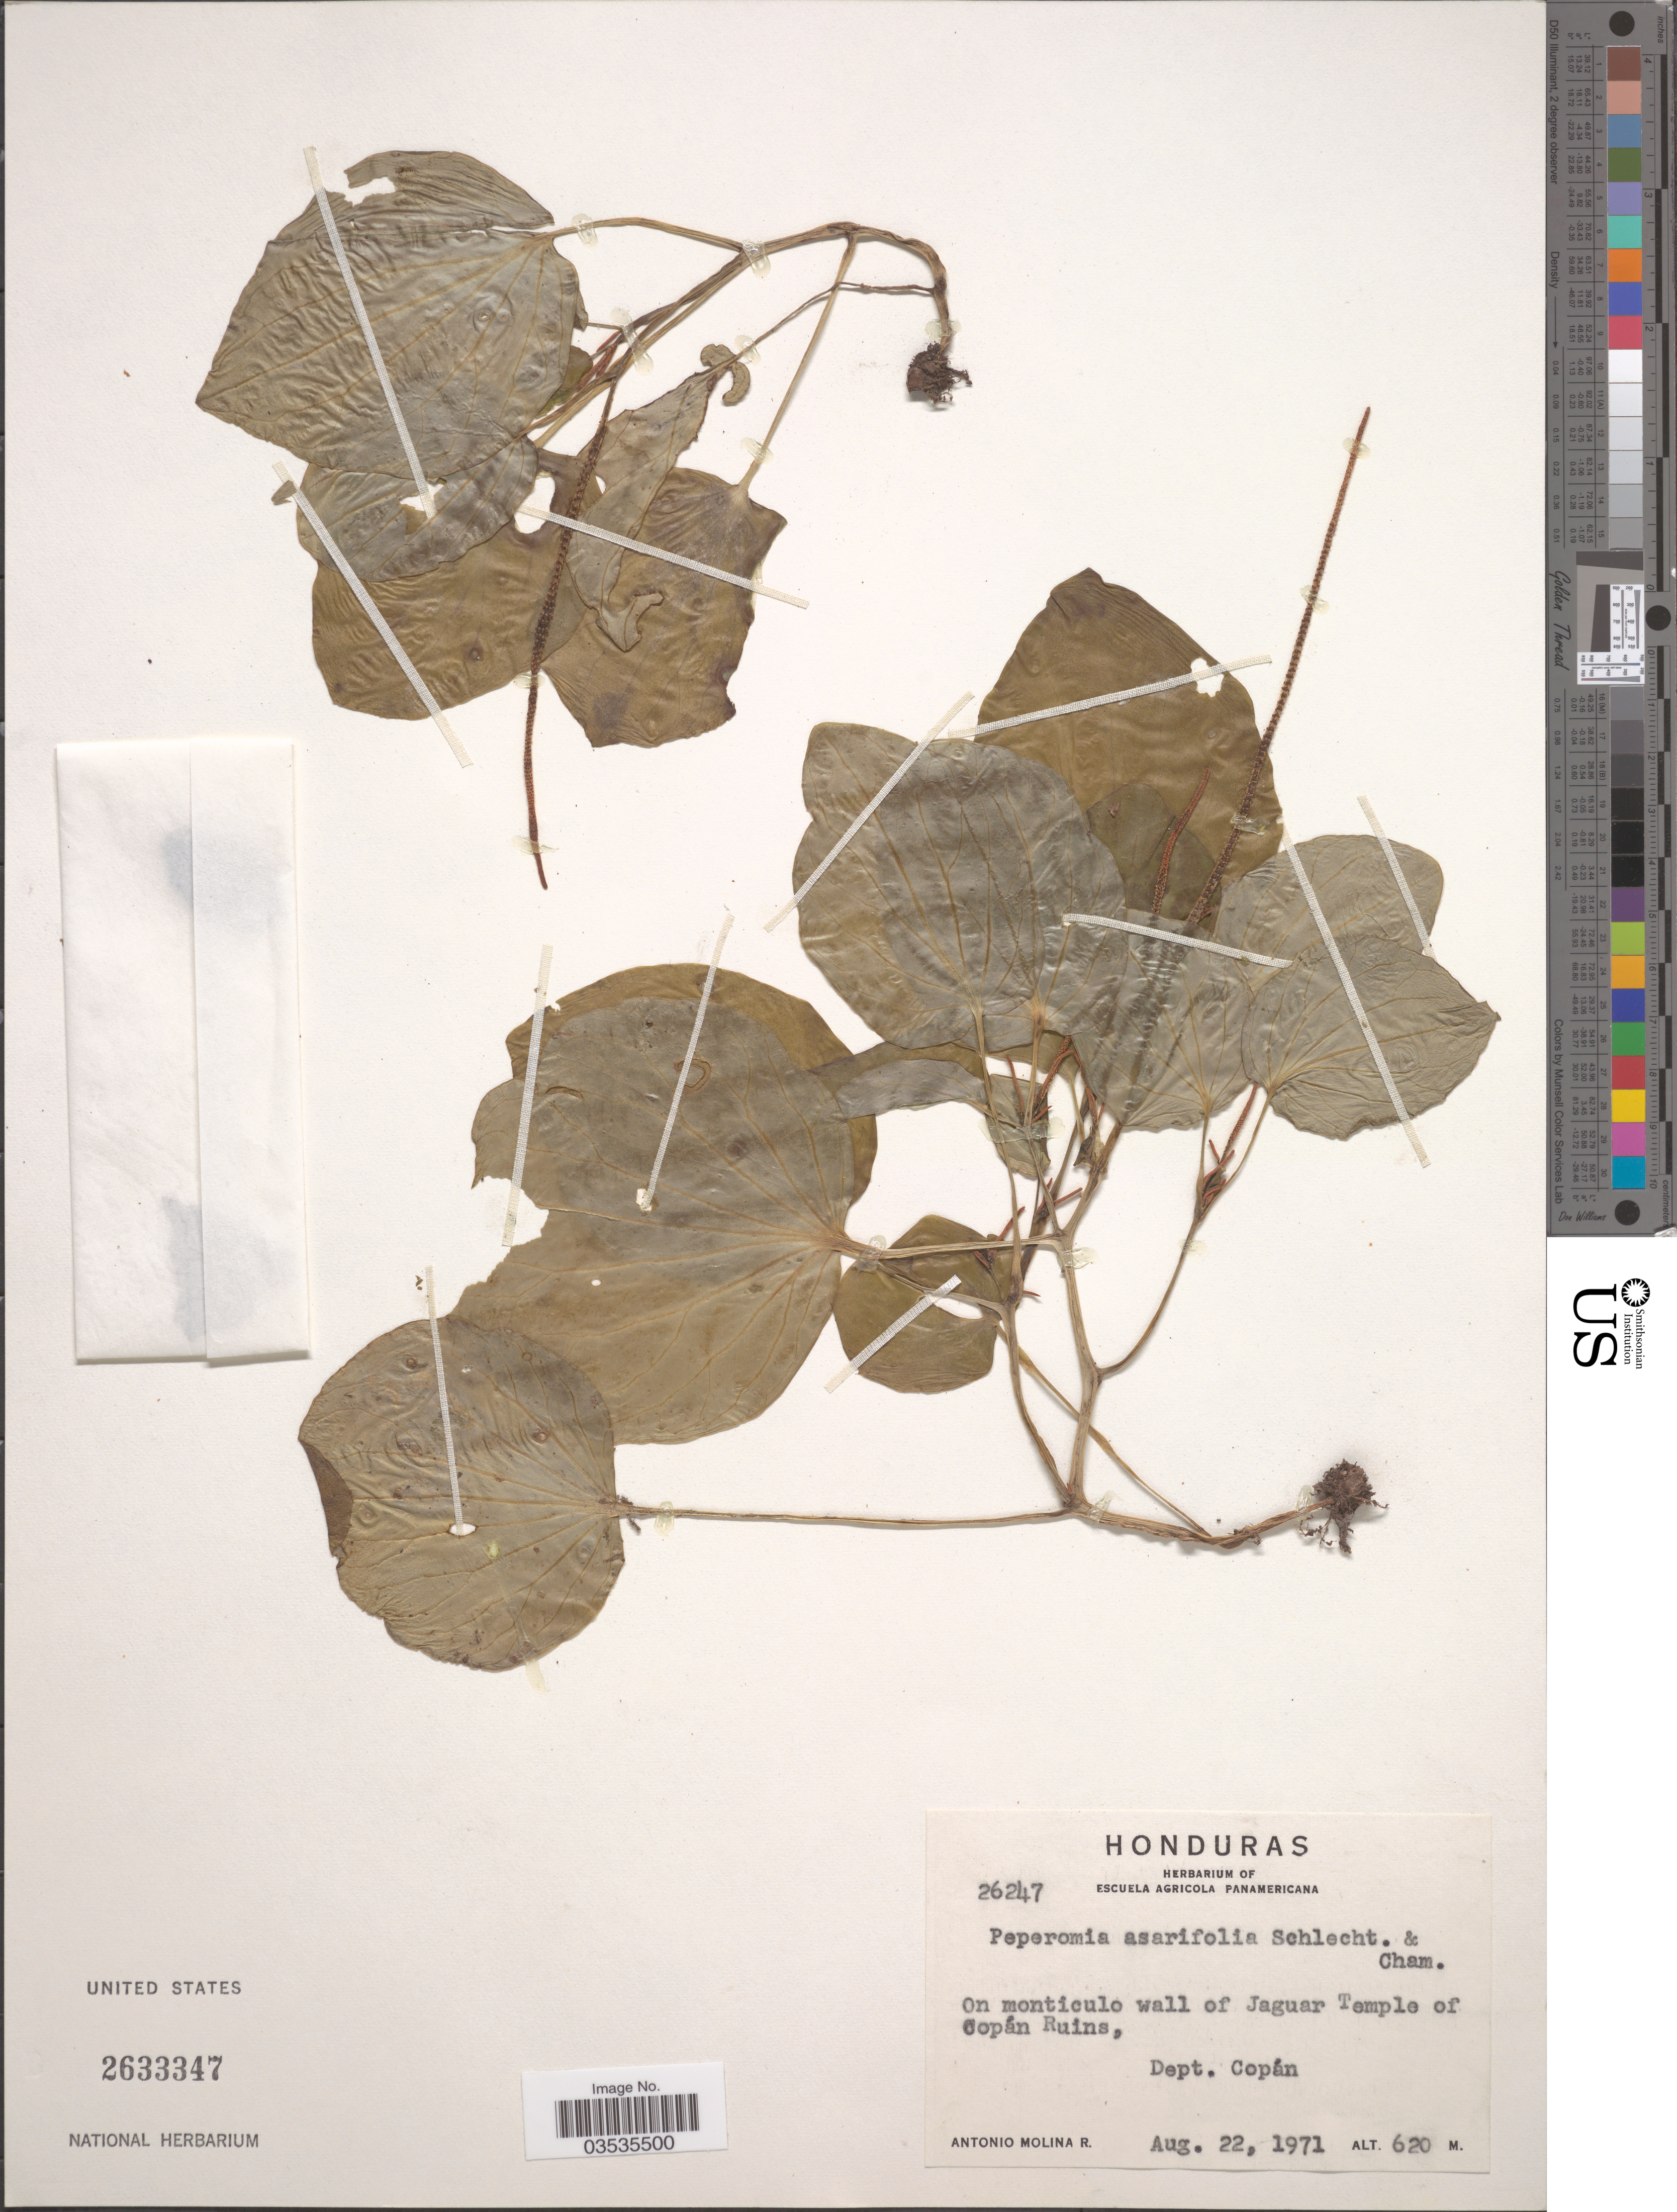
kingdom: Plantae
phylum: Tracheophyta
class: Magnoliopsida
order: Piperales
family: Piperaceae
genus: Peperomia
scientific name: Peperomia asarifolia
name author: Schltdl. & Cham.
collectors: A. Molina R.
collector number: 26247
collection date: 1971-08-22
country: Honduras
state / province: Copan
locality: On monticulo wall of Jaguar Temple of Copán Ruins, Dept. Copán.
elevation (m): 620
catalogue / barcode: US 2633347